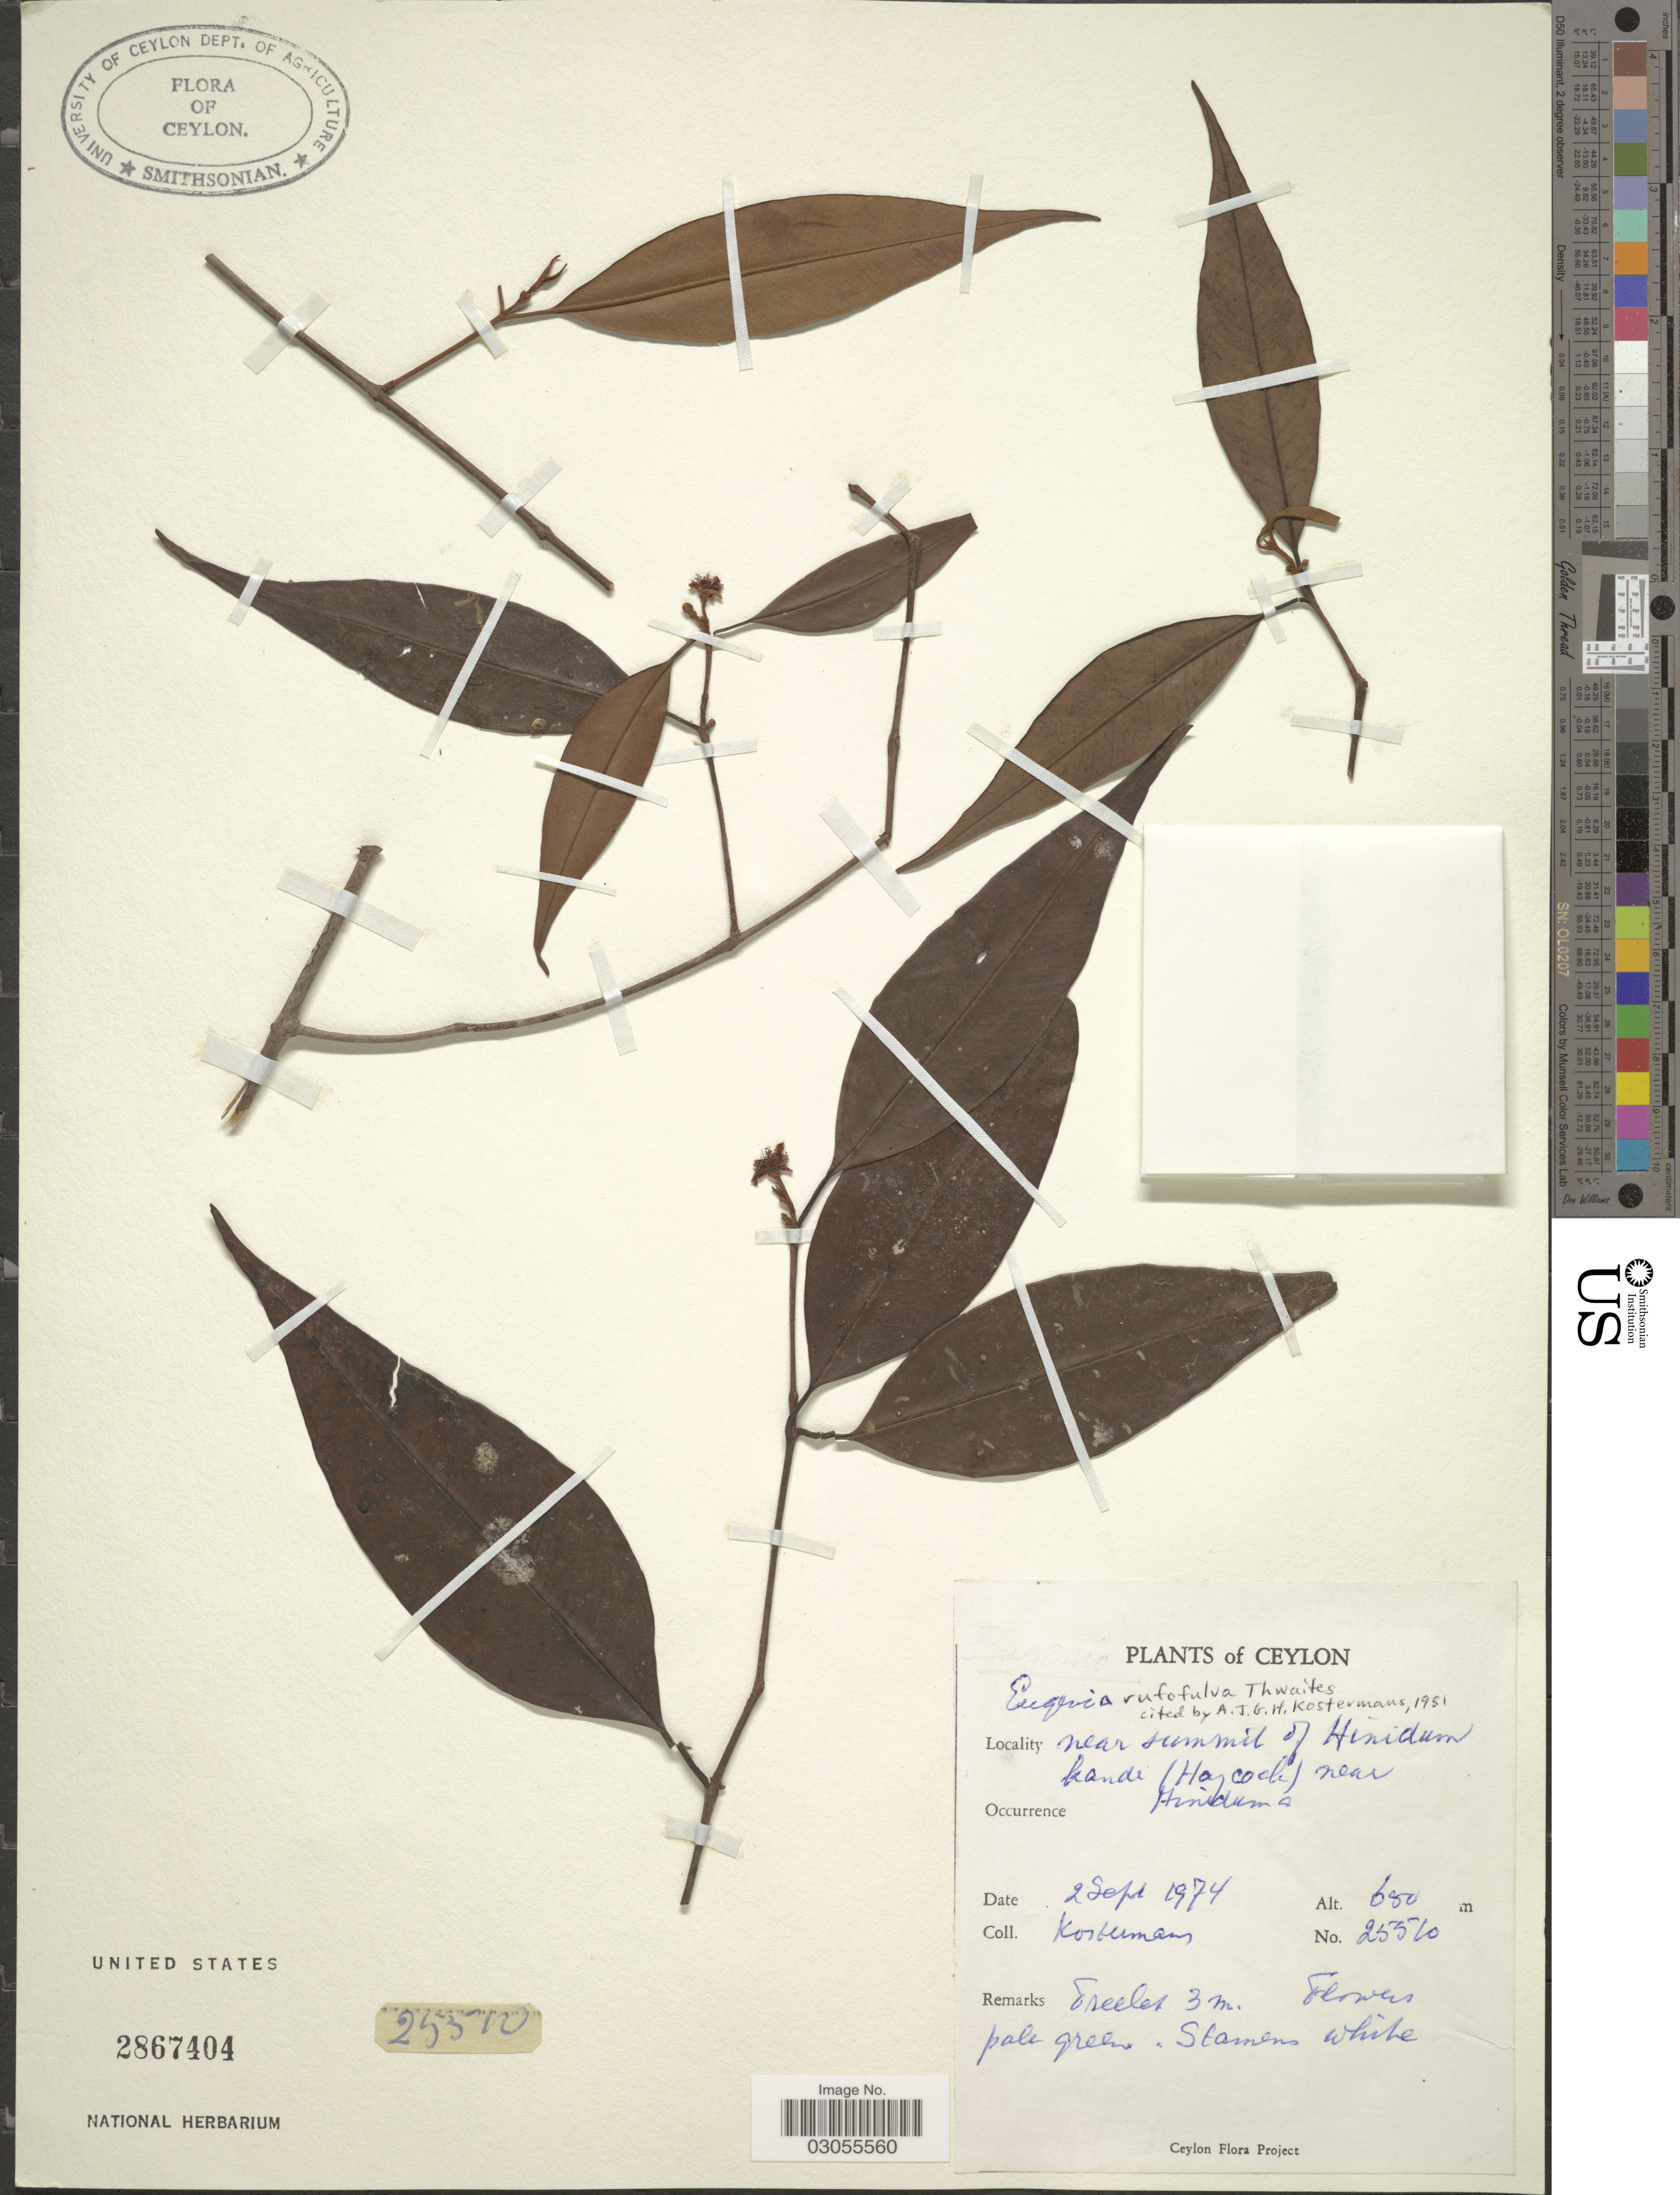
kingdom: Plantae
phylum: Tracheophyta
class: Magnoliopsida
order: Myrtales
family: Myrtaceae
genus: Eugenia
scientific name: Eugenia rufo-fulva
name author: Thwaites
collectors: Kostermans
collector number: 25510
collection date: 1974-09-02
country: Sri Lanka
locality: Ceylon. Near summit of Hinidum kande (Haycock) near Hiniduma.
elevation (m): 680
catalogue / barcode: US 2867404